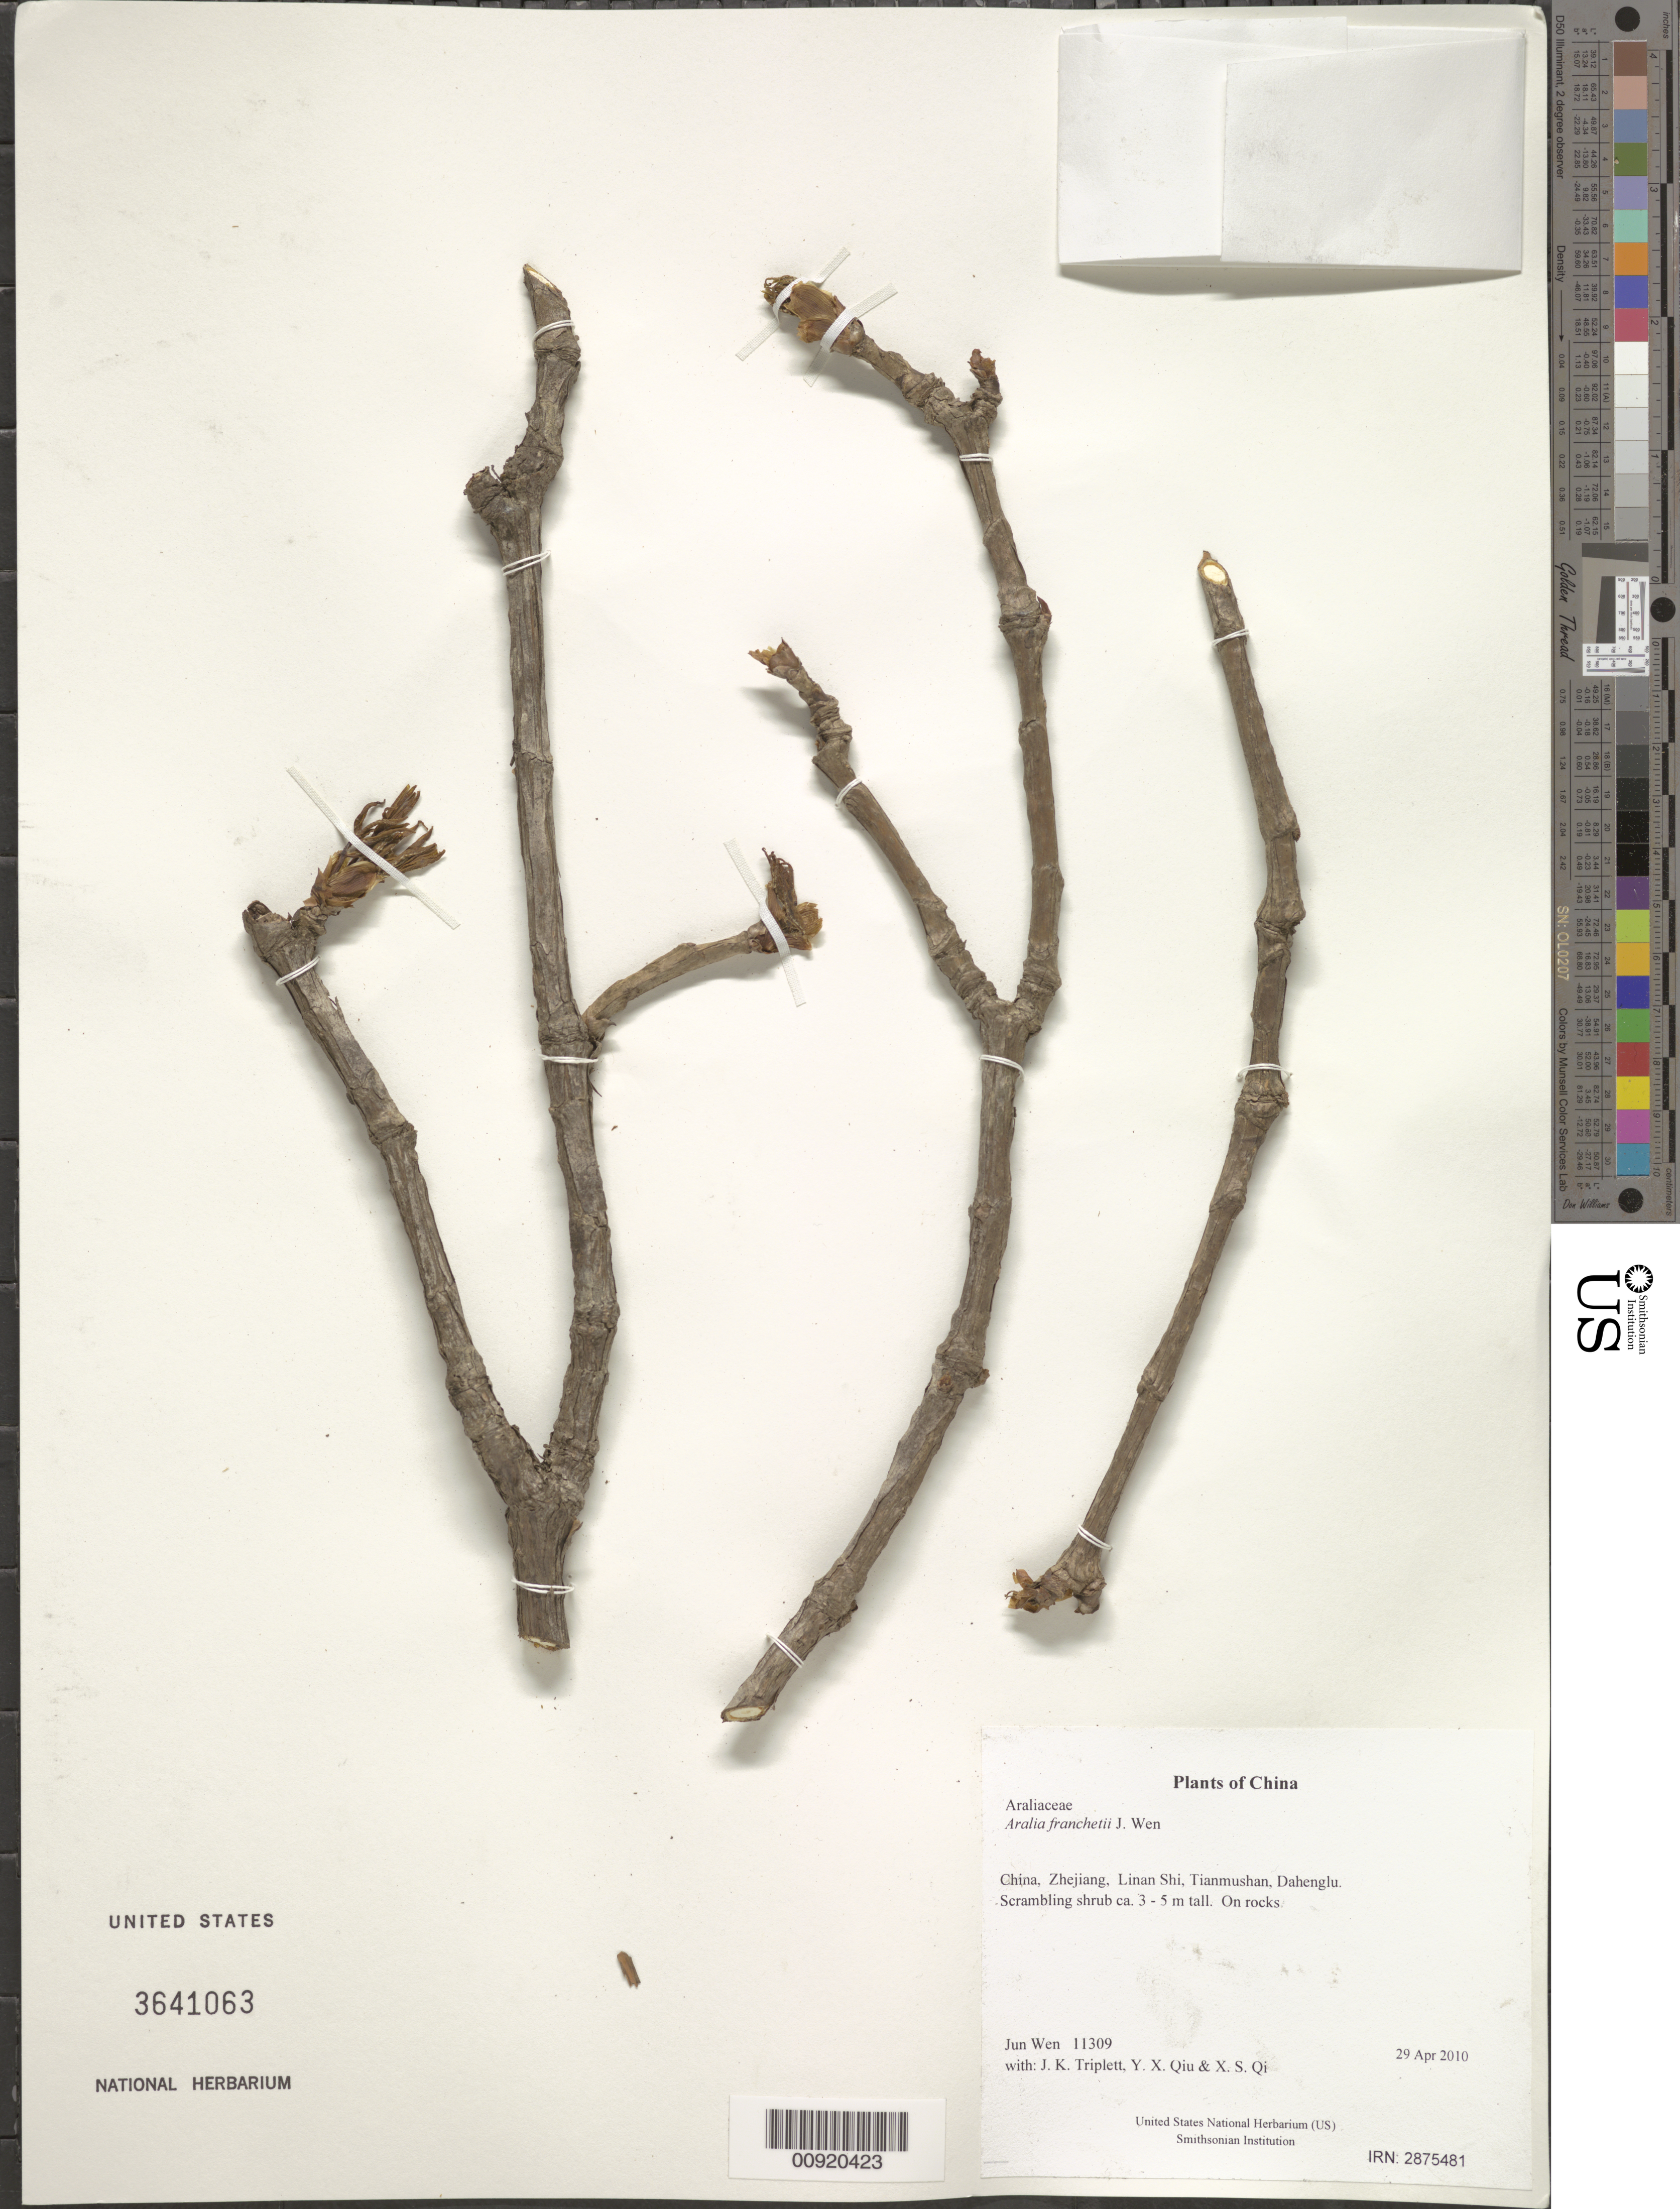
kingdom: Plantae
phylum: Tracheophyta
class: Magnoliopsida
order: Apiales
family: Araliaceae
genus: Aralia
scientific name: Aralia franchetii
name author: J. Wen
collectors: J. Wen, J. K. Triplett, Y. X. Qiu & X. S. Qi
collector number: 11309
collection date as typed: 29 Apr 2010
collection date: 2010-04-29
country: China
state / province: Zhejiang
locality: Linan Shi, Tianmushan, Dahenglu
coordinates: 30 20.489 N, 119 25 40.4 E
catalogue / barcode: US 3641063